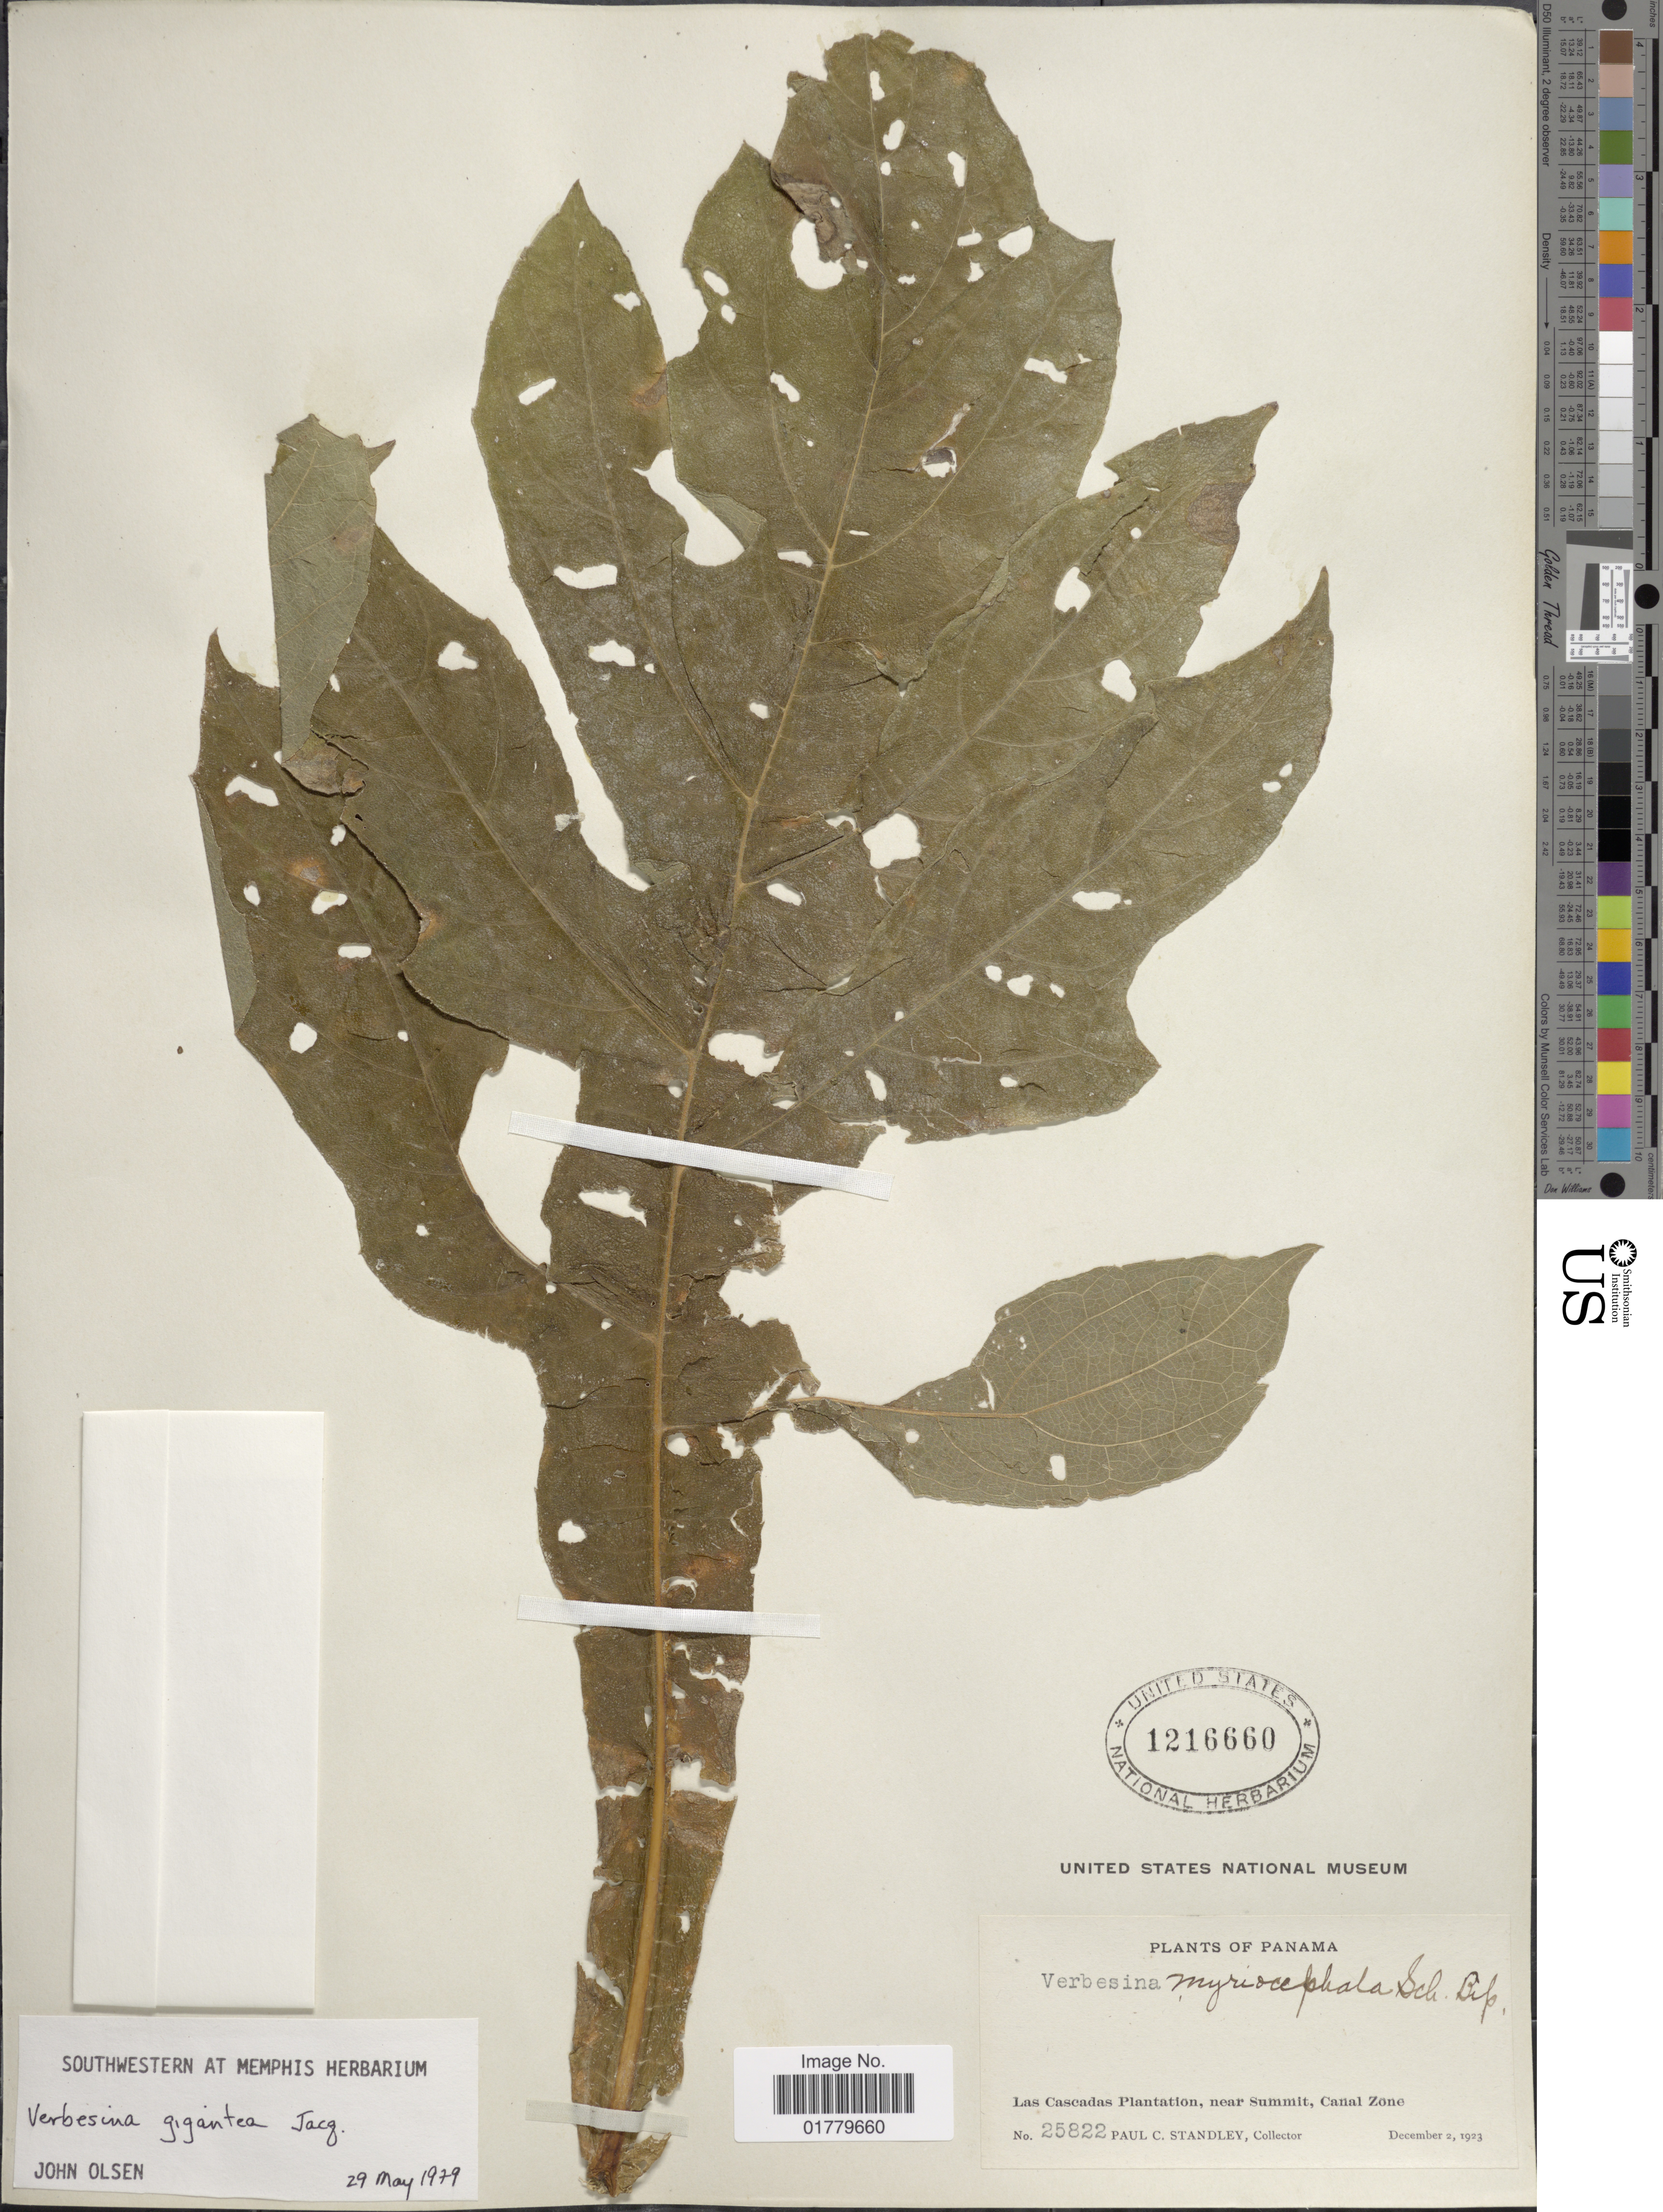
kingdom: Plantae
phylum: Tracheophyta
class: Magnoliopsida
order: Asterales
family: Asteraceae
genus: Verbesina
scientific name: Verbesina gigantea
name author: Jacq.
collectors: P. C. Standley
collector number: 25822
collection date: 1923-12-02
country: Panama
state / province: Colón / Panamá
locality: Las Cascadas Plantation, near Summit, Canal Zone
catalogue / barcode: US 1216660